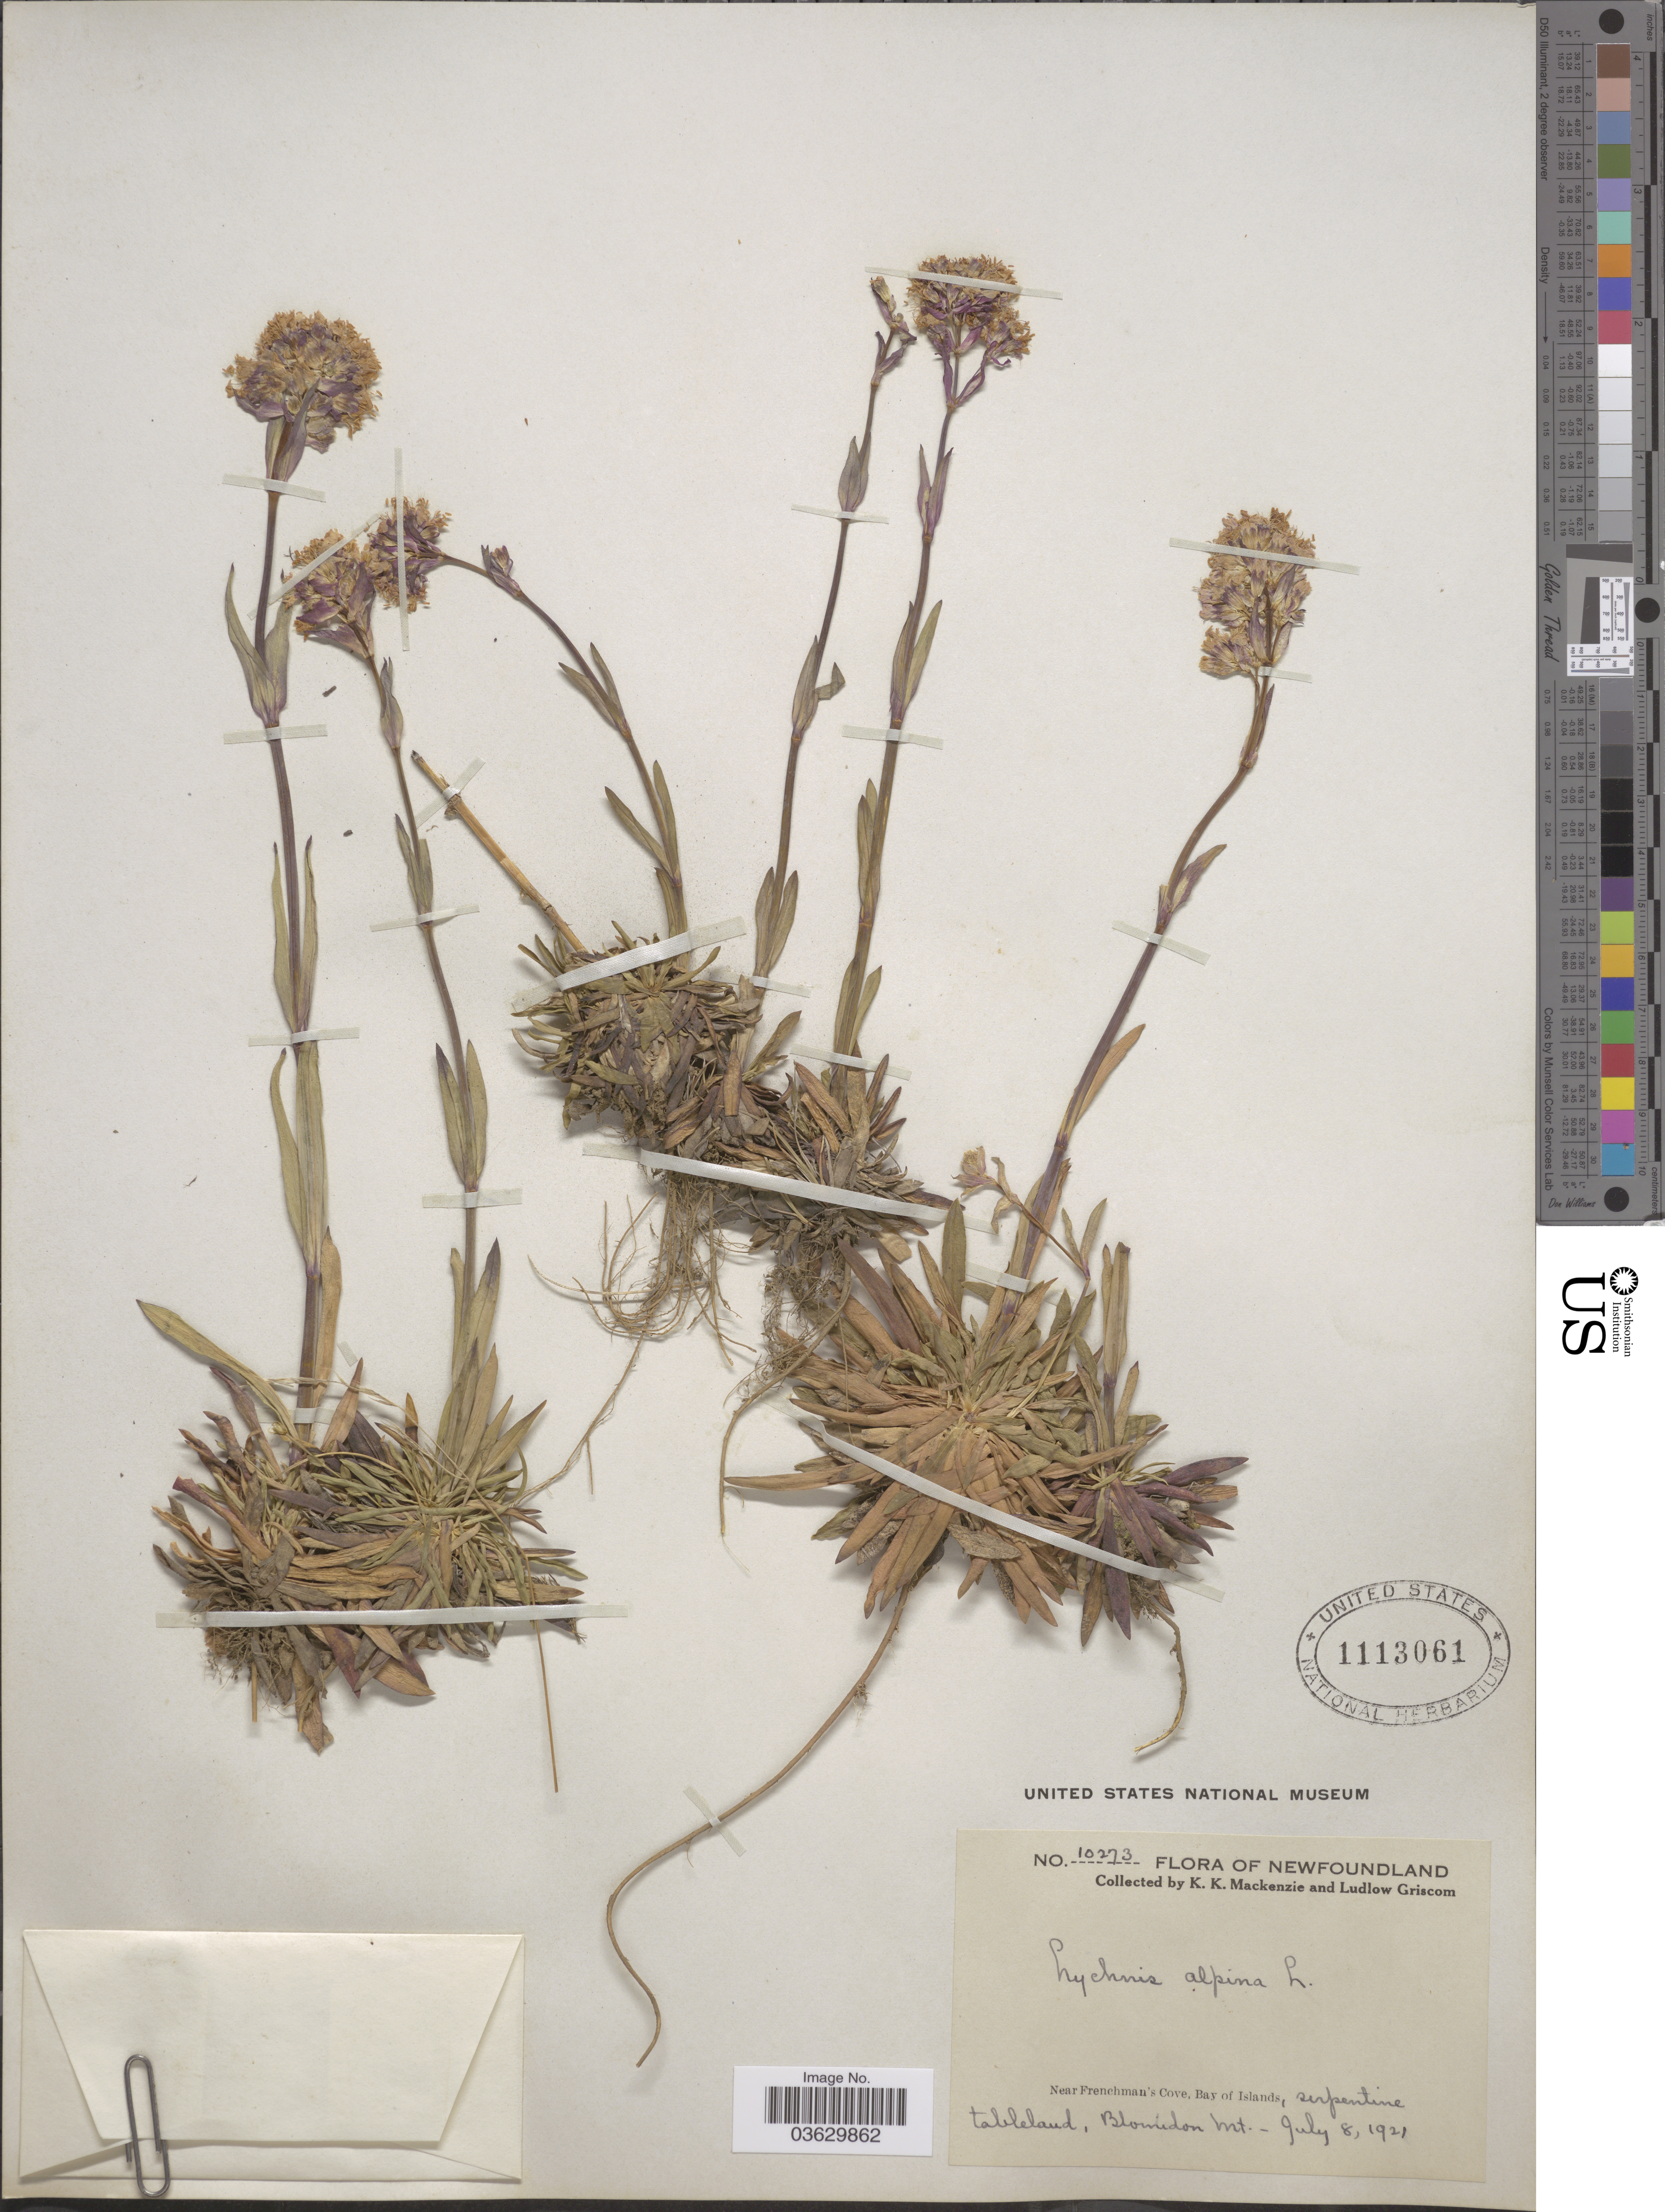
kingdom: Plantae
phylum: Tracheophyta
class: Magnoliopsida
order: Caryophyllales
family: Caryophyllaceae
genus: Viscaria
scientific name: Viscaria alpina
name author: (L.) G. Don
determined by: Strong, Mark T., (BOT), Smithsonian Institution - National Museum of Natural History (UNITED STATES)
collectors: K. K. Mackenzie & L. Griscom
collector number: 10273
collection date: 1921-07-08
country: Canada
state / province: Newfoundland and Labrador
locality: Near Frenchman's Cove, Bay of Islands; serpentine tableland, Blomidon Mt.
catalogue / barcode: US 1113061